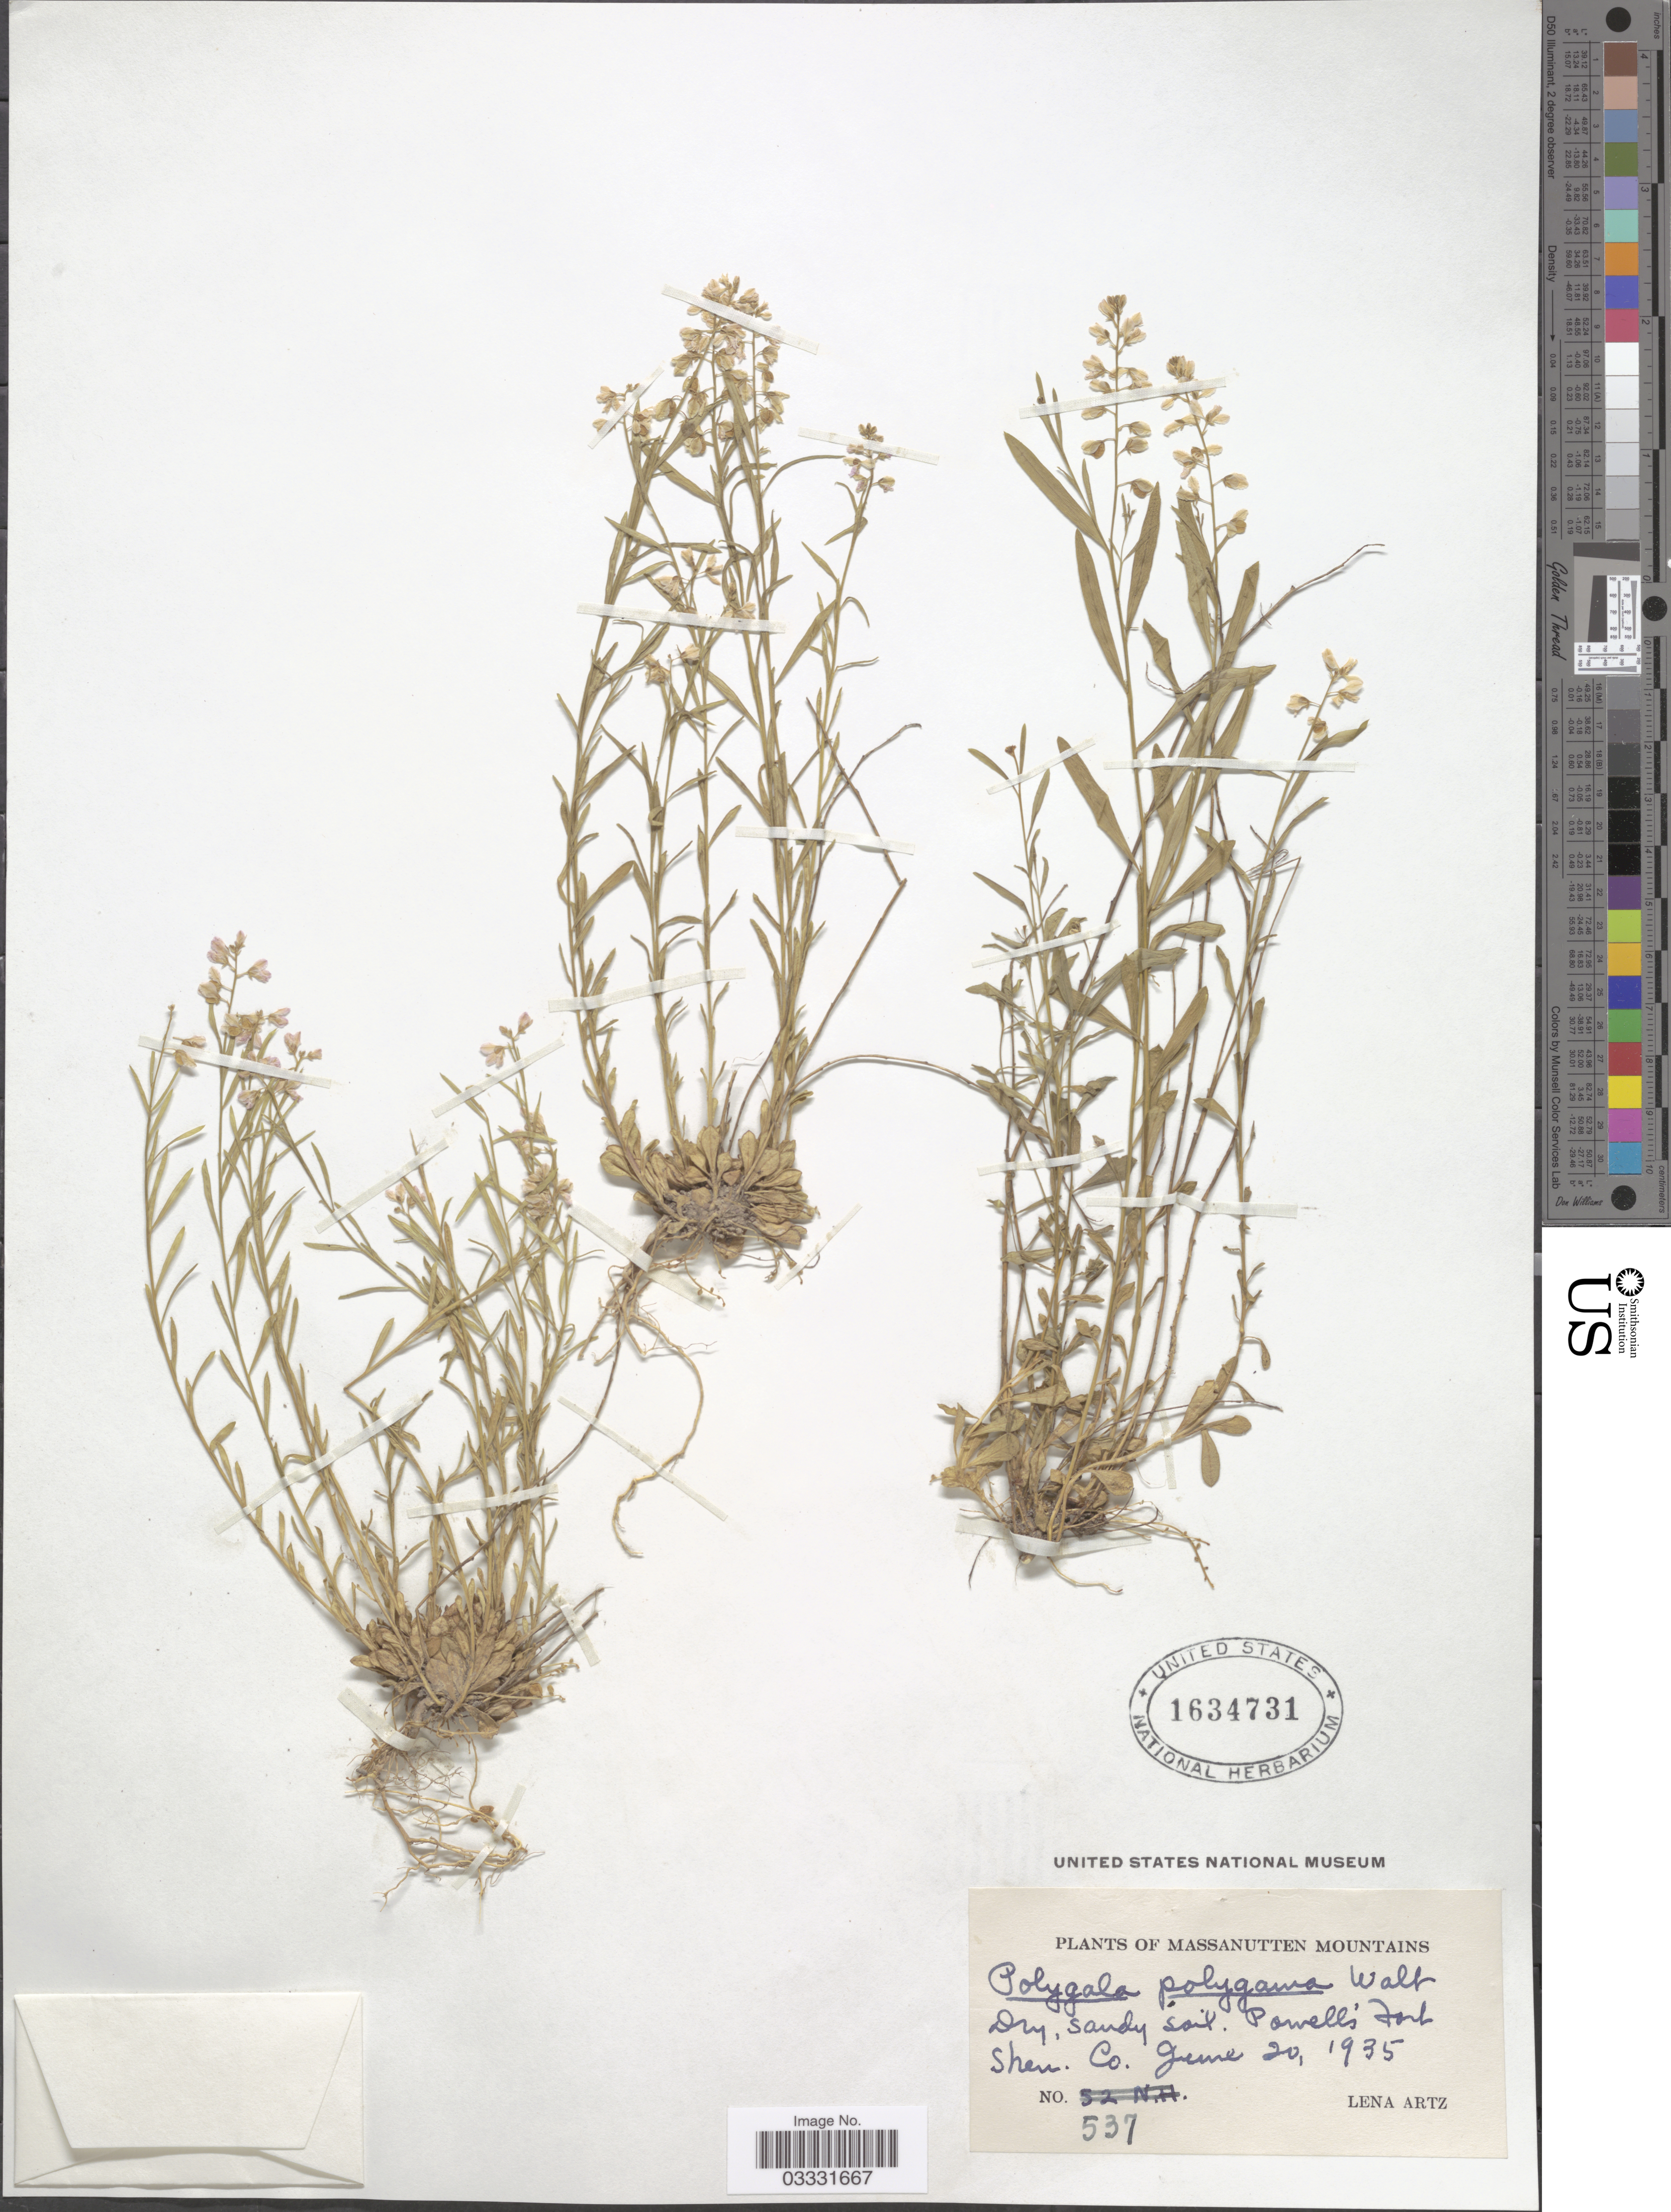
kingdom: Plantae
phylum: Tracheophyta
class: Magnoliopsida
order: Fabales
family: Polygalaceae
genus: Polygala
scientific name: Polygala polygama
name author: Walter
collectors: L. Artz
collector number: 537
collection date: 1935-06-20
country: United States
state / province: Virginia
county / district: Shenandoah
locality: Massanutten Mountains. Powell's Fort Shen. Co.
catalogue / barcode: US 1634731